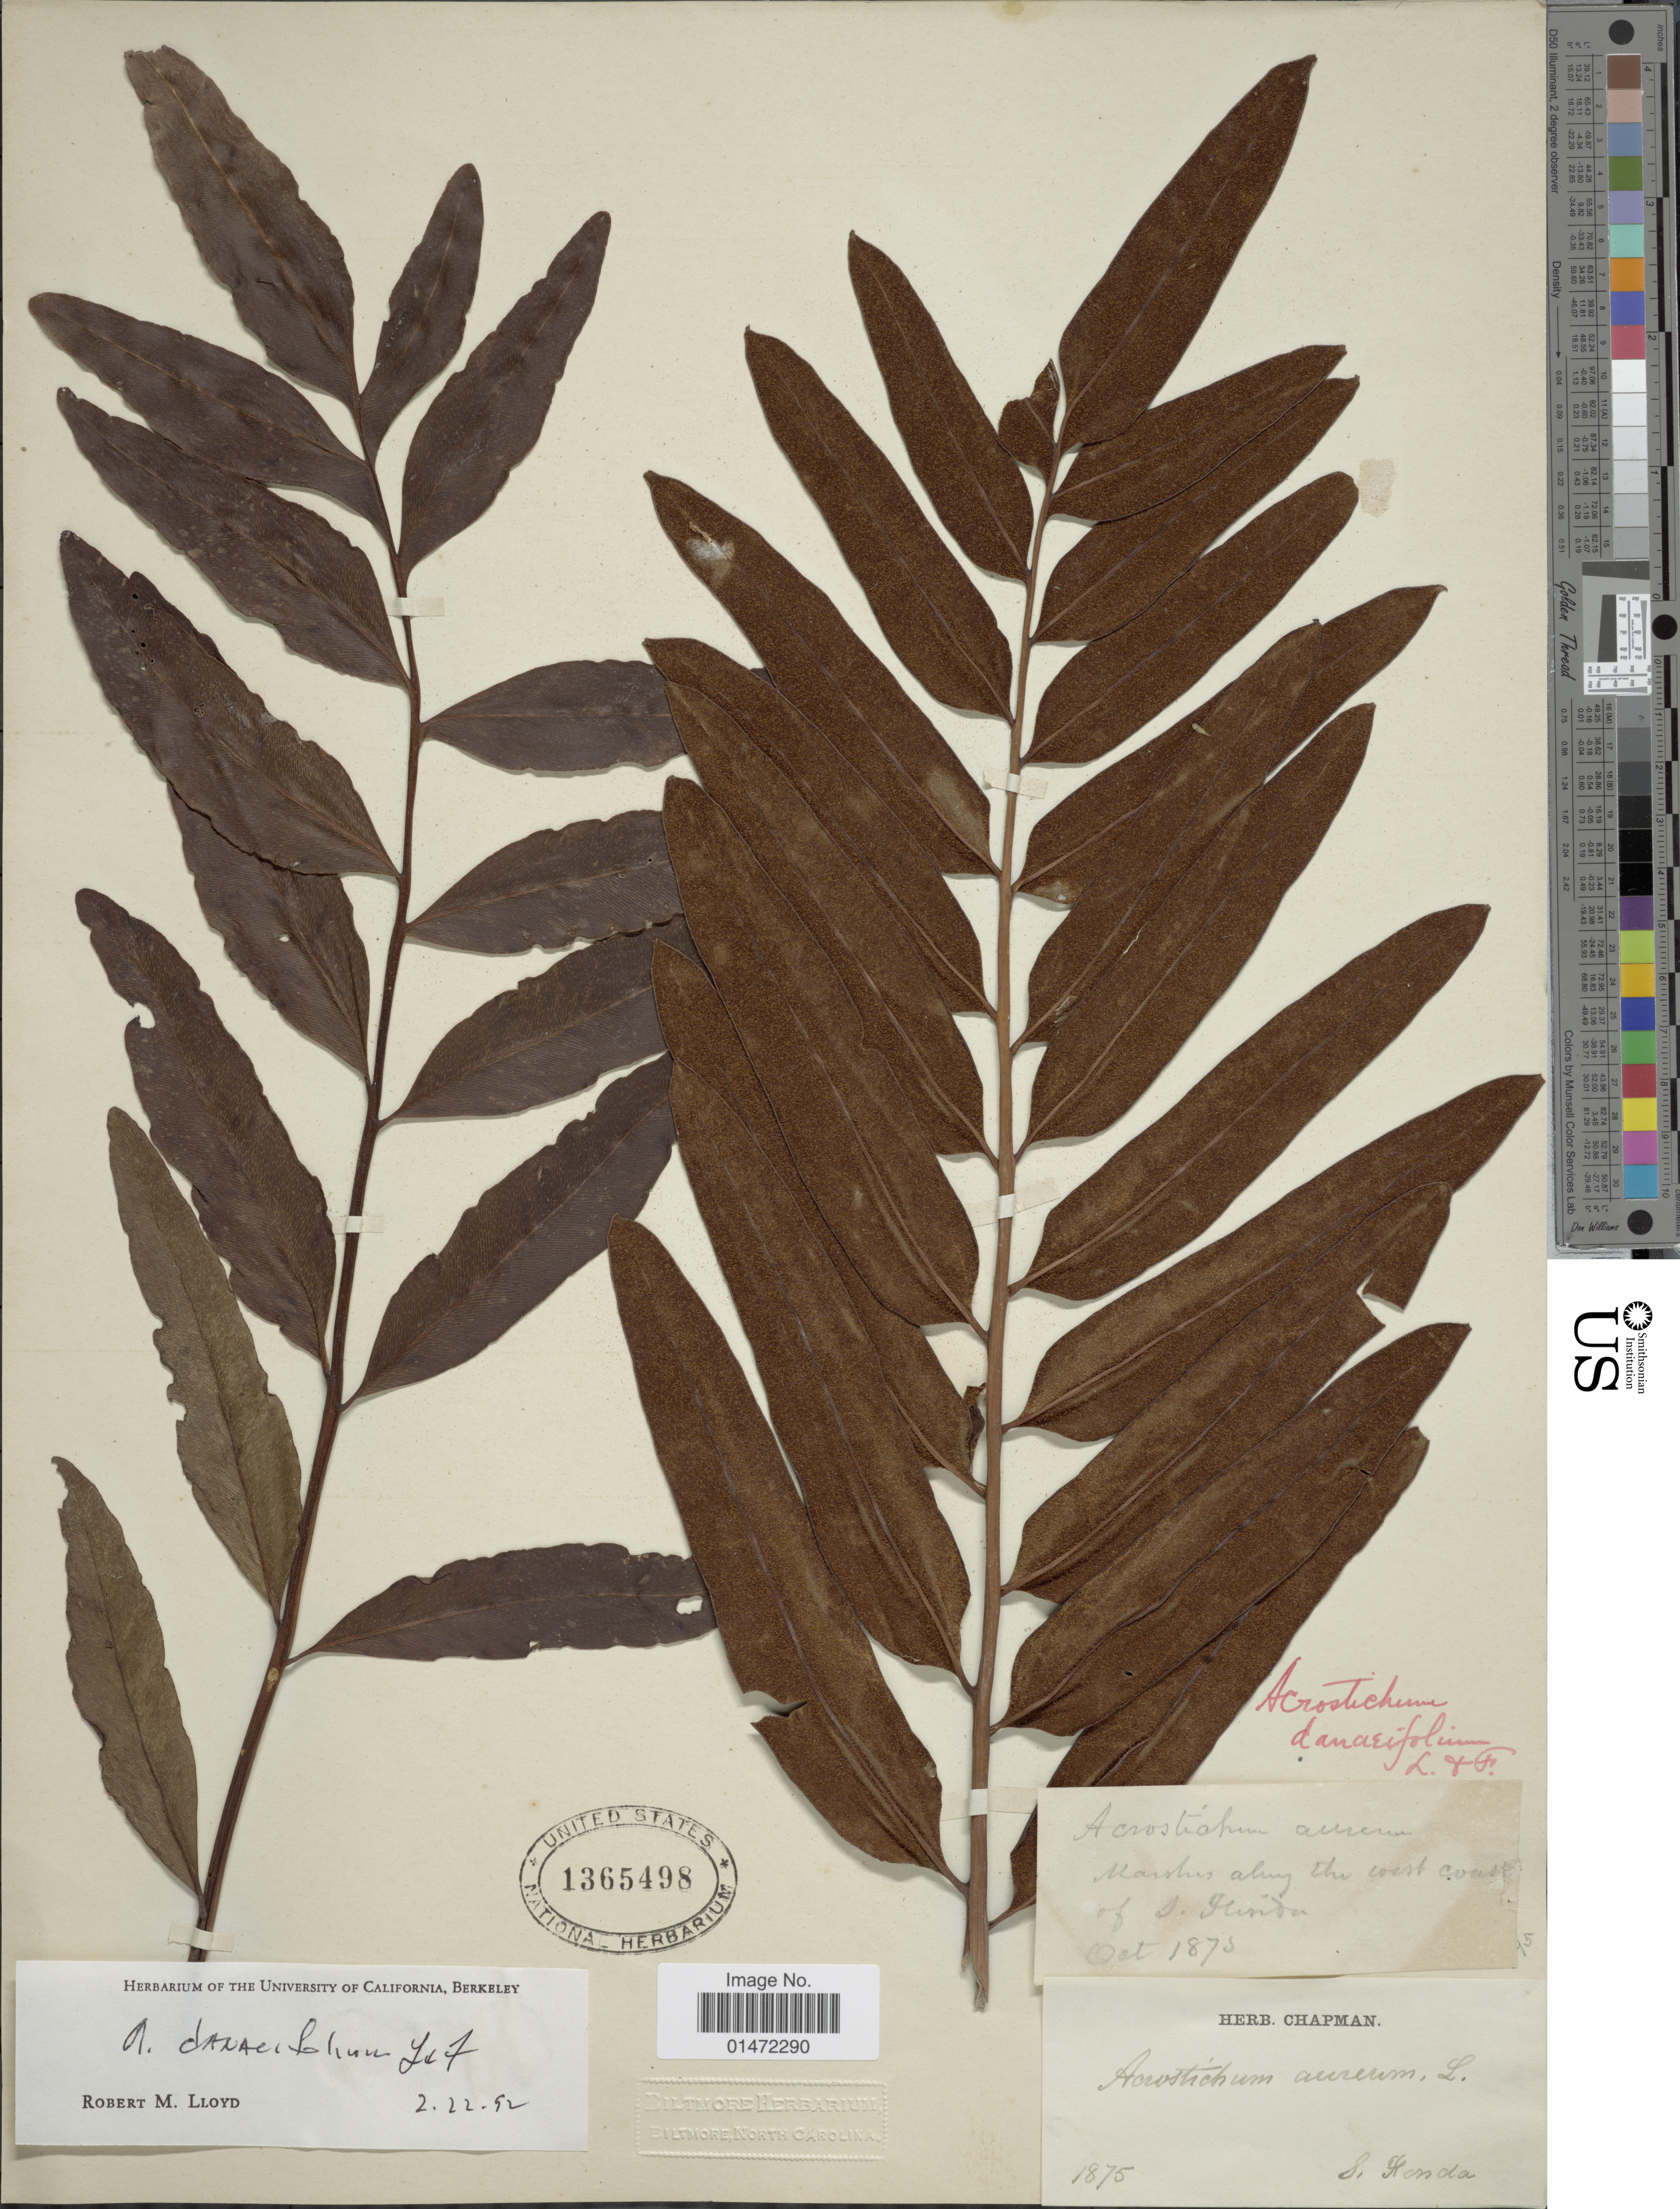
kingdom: Plantae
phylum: Tracheophyta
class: Polypodiopsida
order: Polypodiales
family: Pteridaceae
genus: Acrostichum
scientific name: Acrostichum danaeifolium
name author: Langsd. & Fisch.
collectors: S. Konda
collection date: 1875-10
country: United States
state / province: Florida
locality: Marshes along the west coast of S. Florida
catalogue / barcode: US 1365498